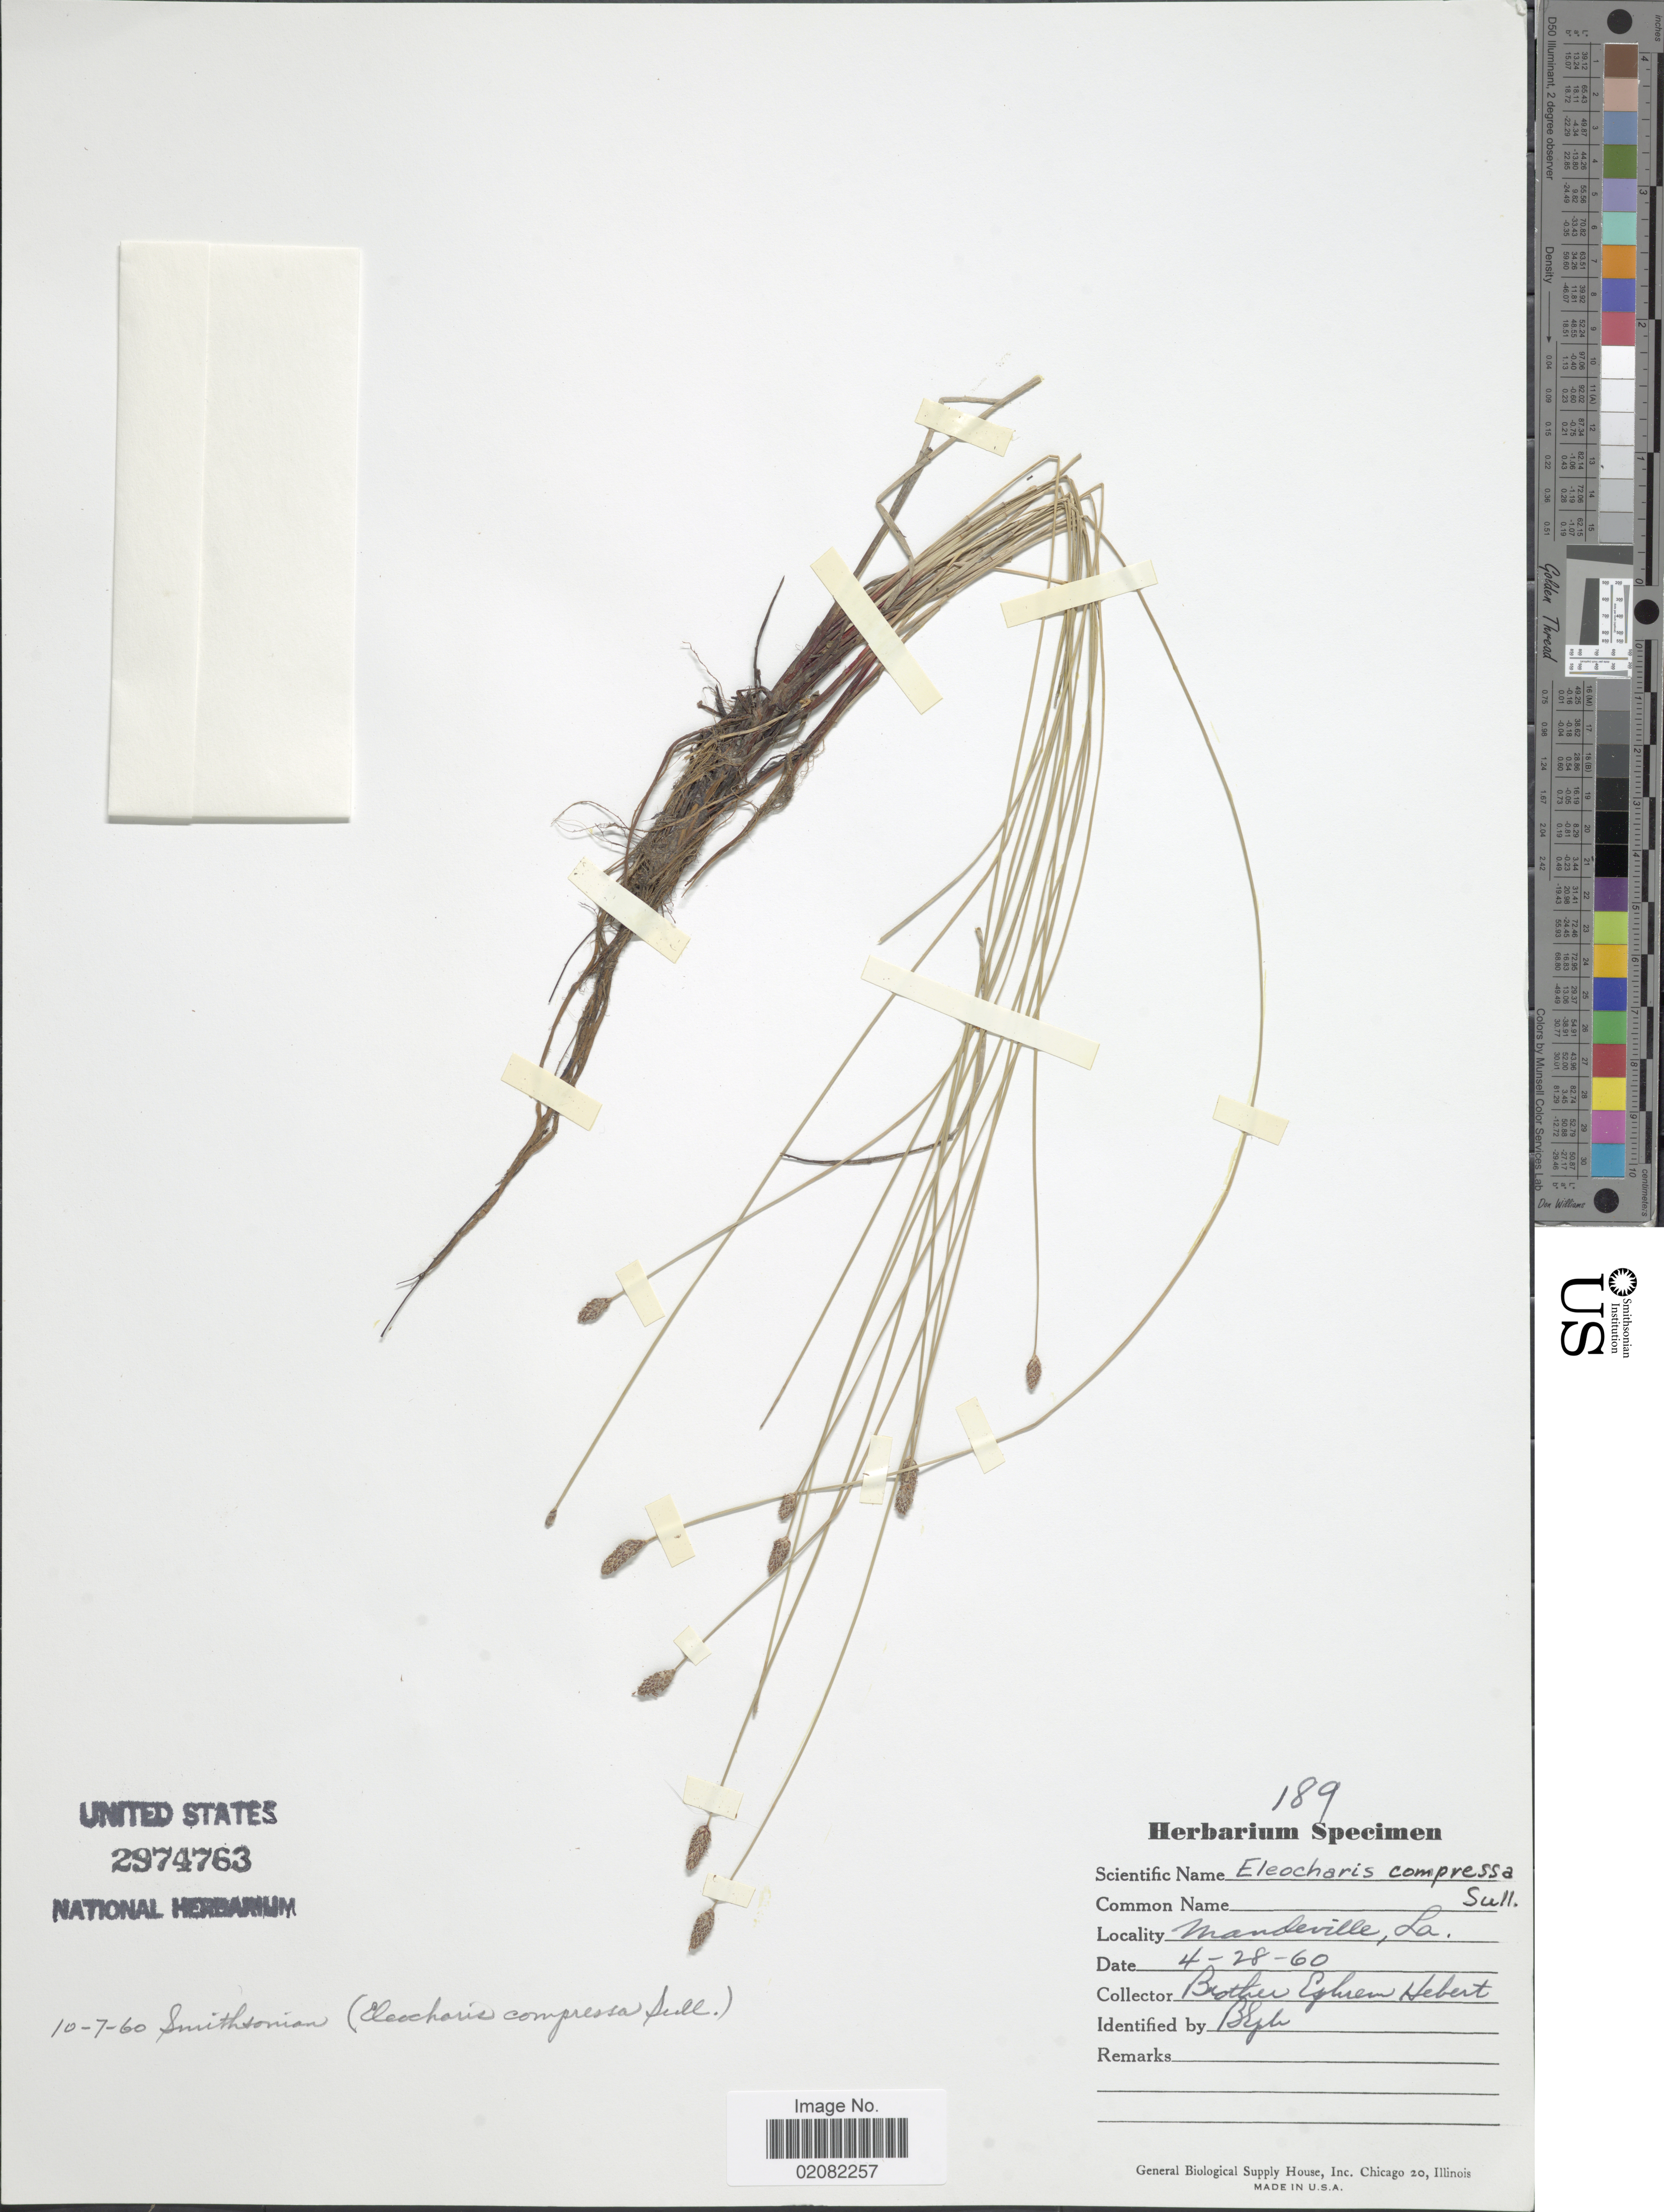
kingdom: Plantae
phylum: Tracheophyta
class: Liliopsida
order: Poales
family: Cyperaceae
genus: Eleocharis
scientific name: Eleocharis compressa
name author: Sull.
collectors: E. Hebert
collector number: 189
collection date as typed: Transcribed d/m/y: 28/4/60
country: United States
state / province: Louisiana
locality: Mandeville, La.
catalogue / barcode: US 2974763